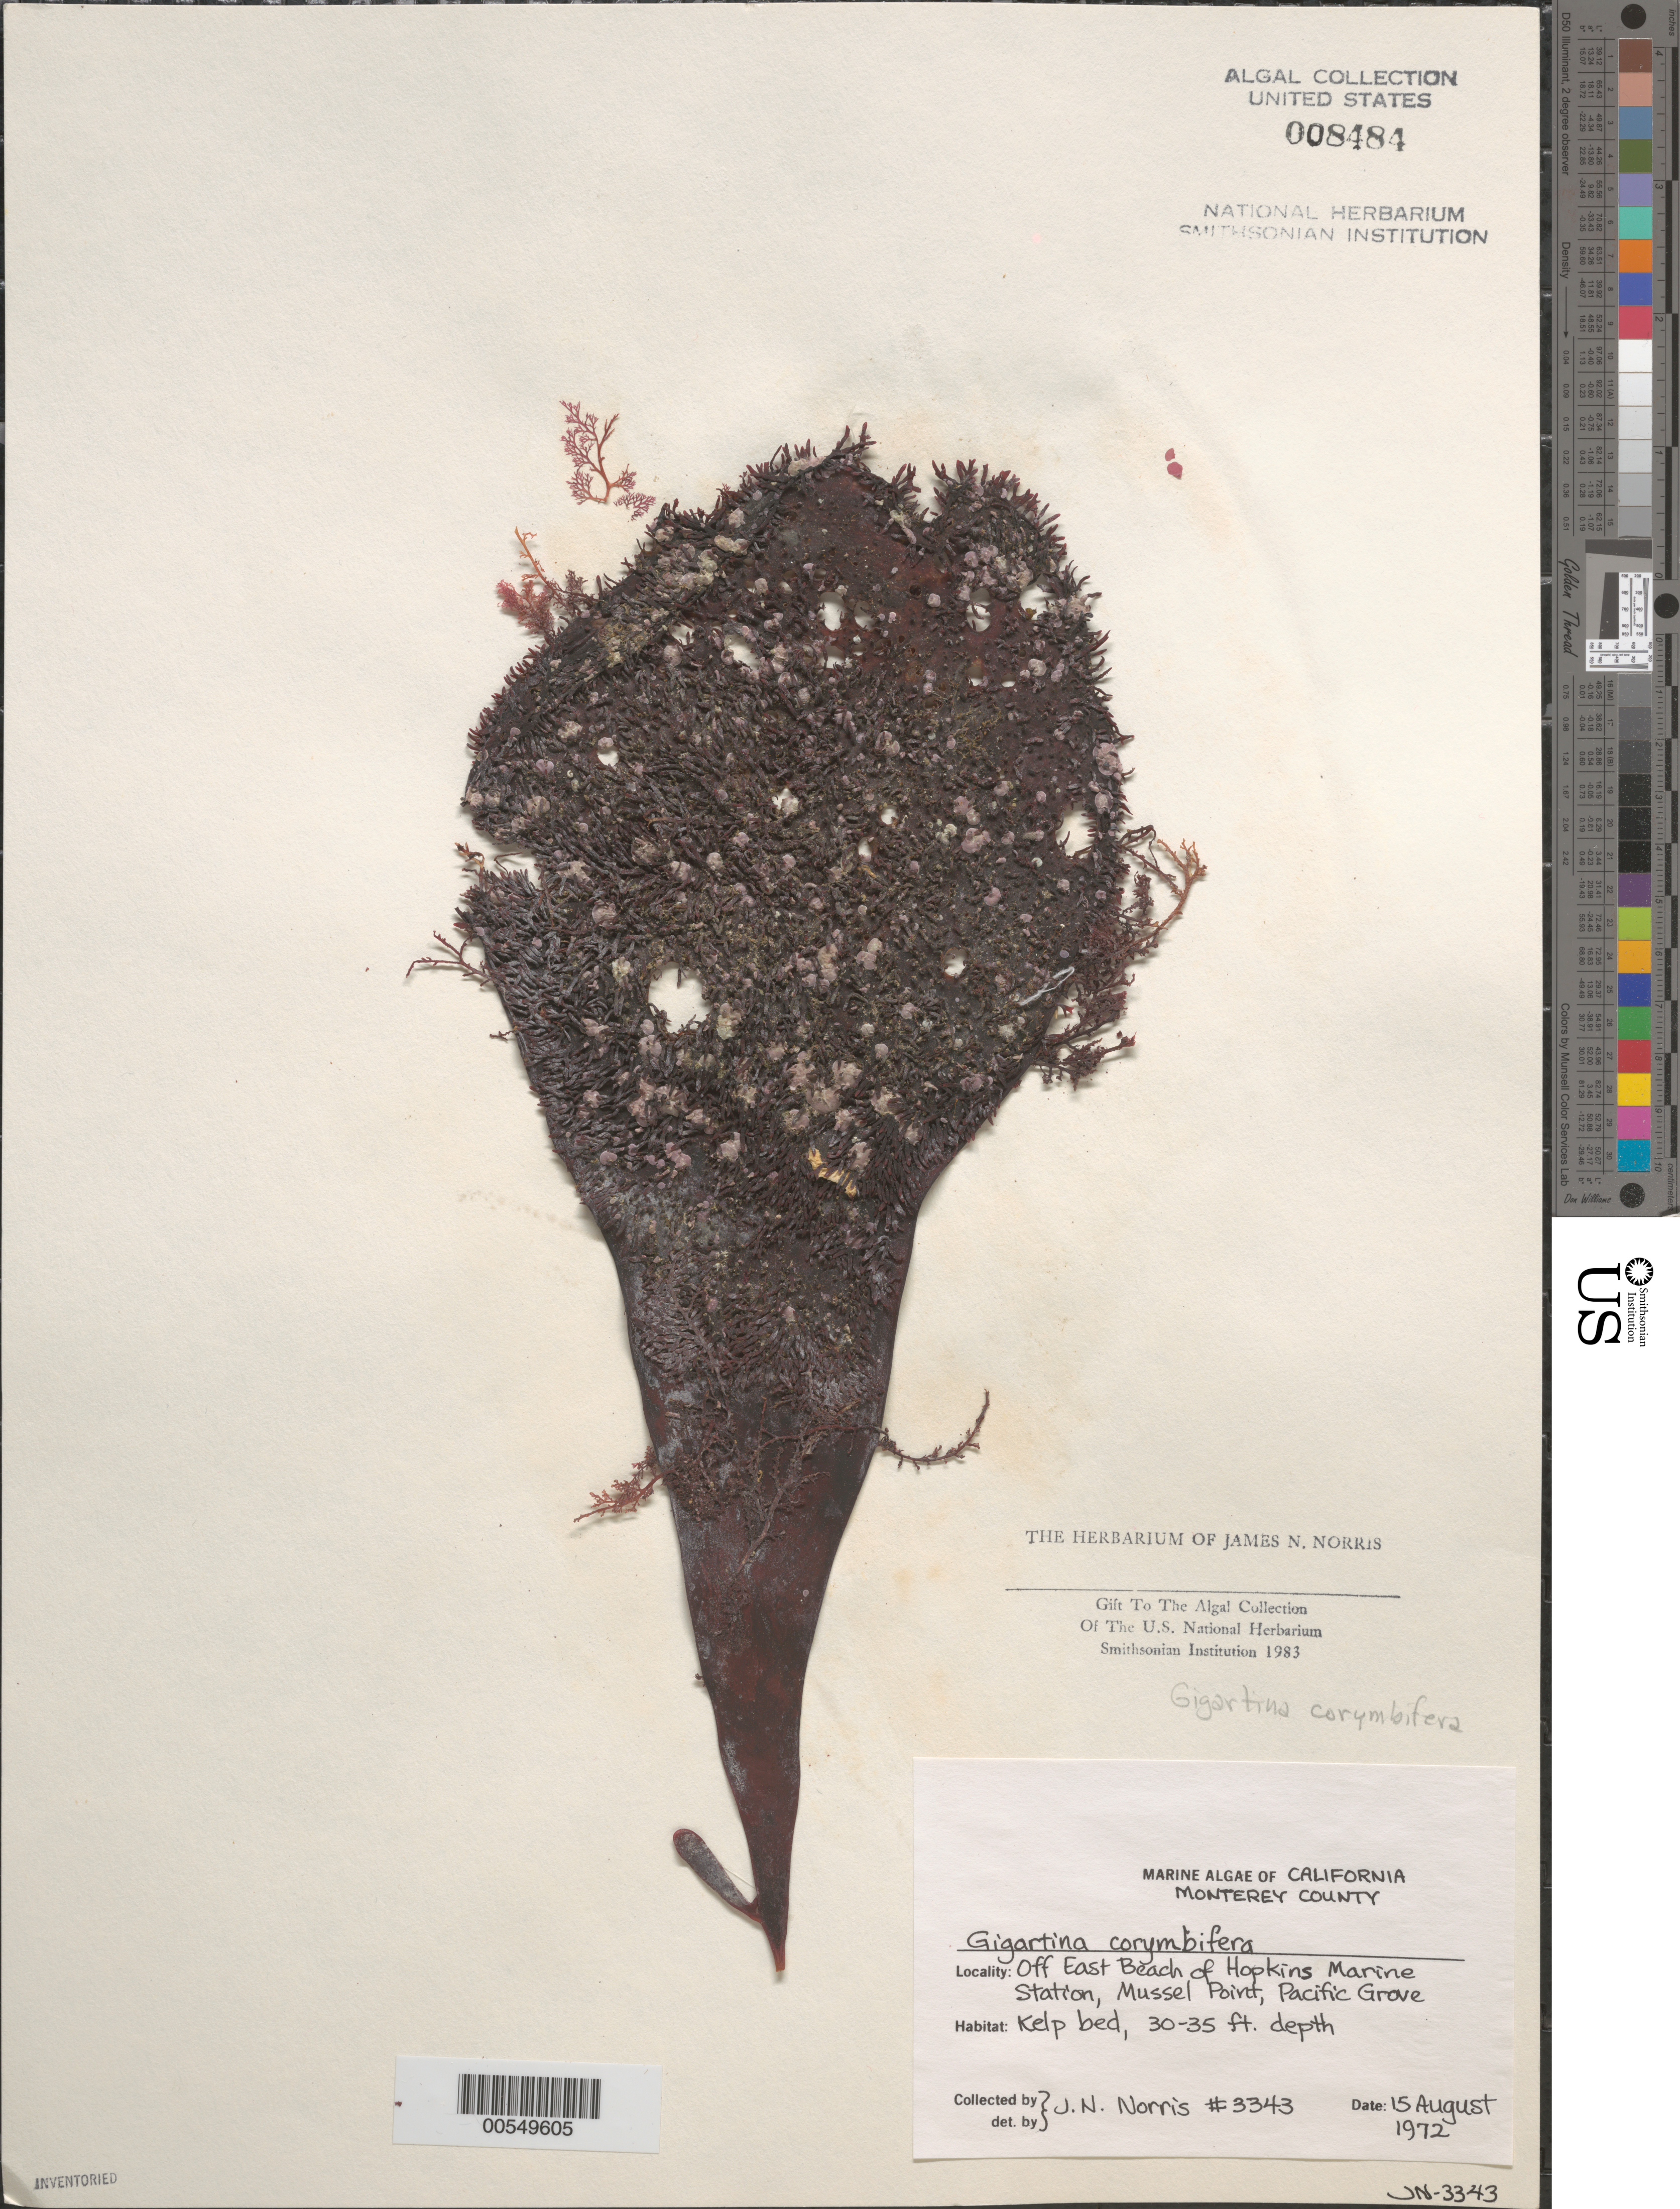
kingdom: Plantae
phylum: Rhodophyta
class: Florideophyceae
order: Gigartinales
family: Gigartinaceae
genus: Chondracanthus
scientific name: Chondracanthus corymbiferus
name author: (Kütz.) Guiry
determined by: Algae name updating Project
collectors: J. N. Norris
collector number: JN-3343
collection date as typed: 15 Aug 1972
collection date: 1972-08-15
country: United States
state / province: California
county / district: Monterey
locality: Pacific Grove, off East Beach of Hopkins Marine Station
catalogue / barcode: US 8484